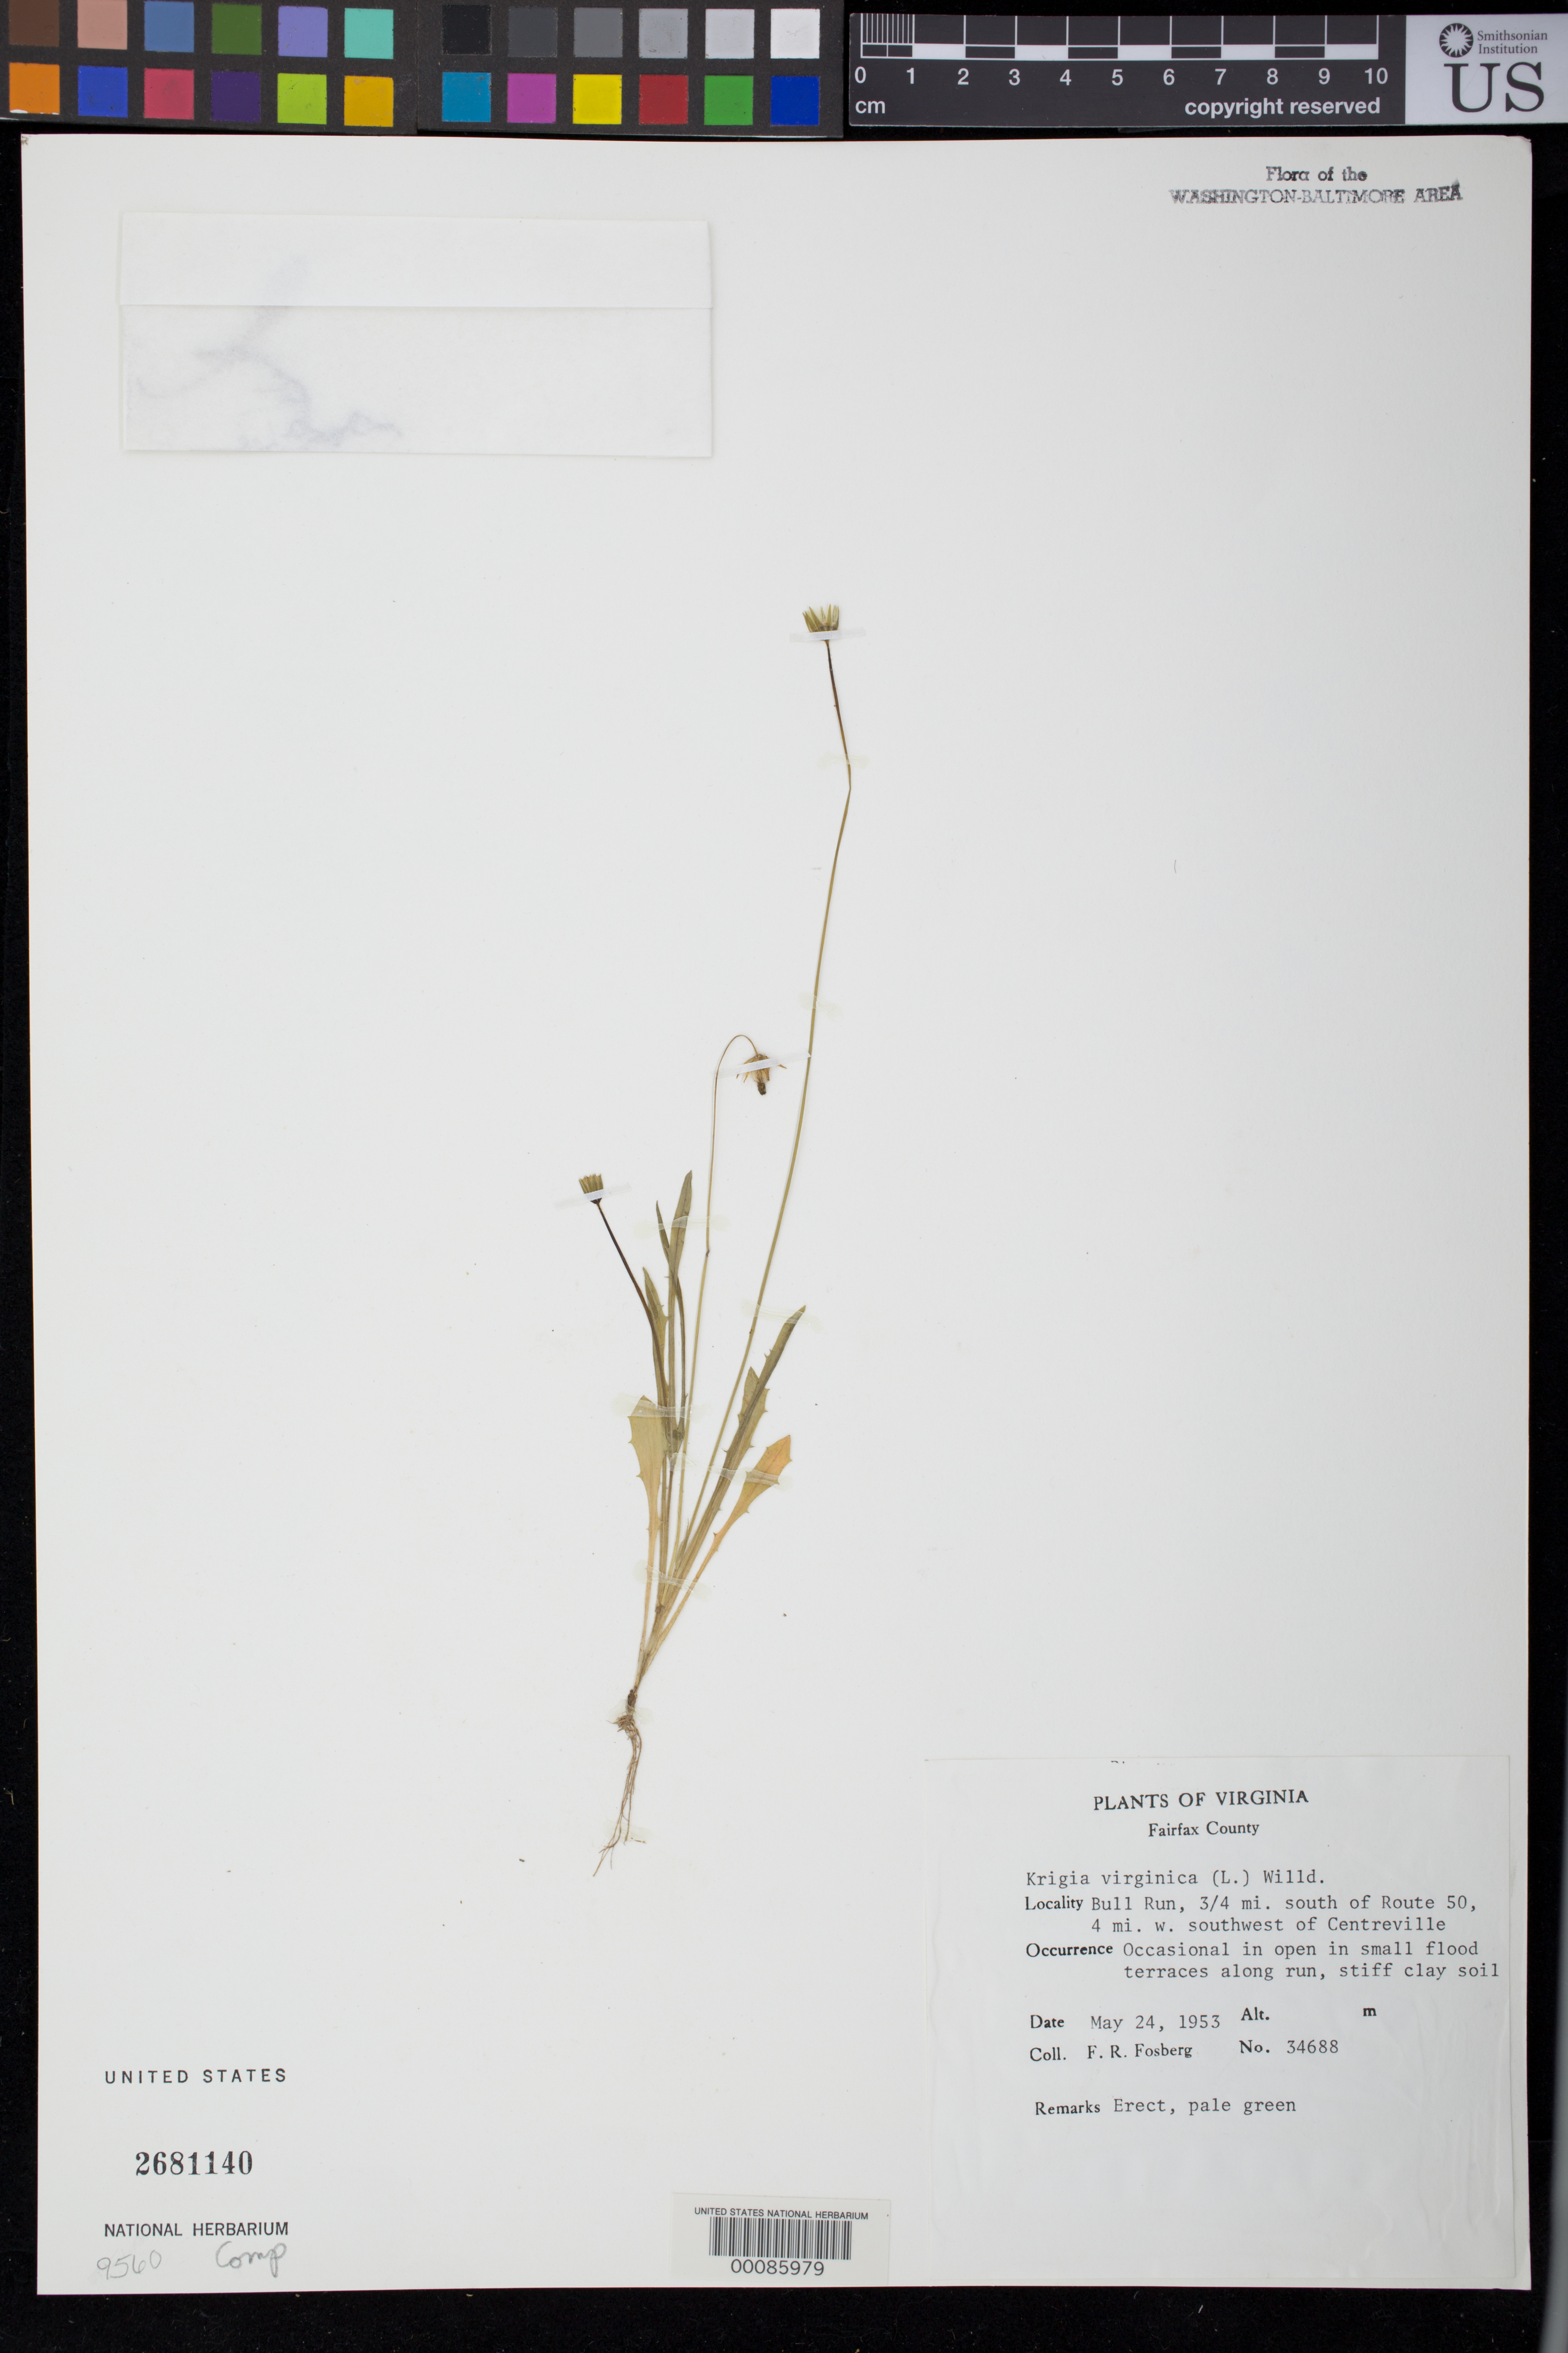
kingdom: Plantae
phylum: Tracheophyta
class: Magnoliopsida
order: Asterales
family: Asteraceae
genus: Krigia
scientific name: Krigia virginica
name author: (L.) Willd.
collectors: F. R. Fosberg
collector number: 34688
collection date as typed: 24 May 1953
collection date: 1953-05-24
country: United States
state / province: Virginia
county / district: Fairfax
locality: Bull Run south of Rt. 50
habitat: Small flood terraces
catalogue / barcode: US 2681140